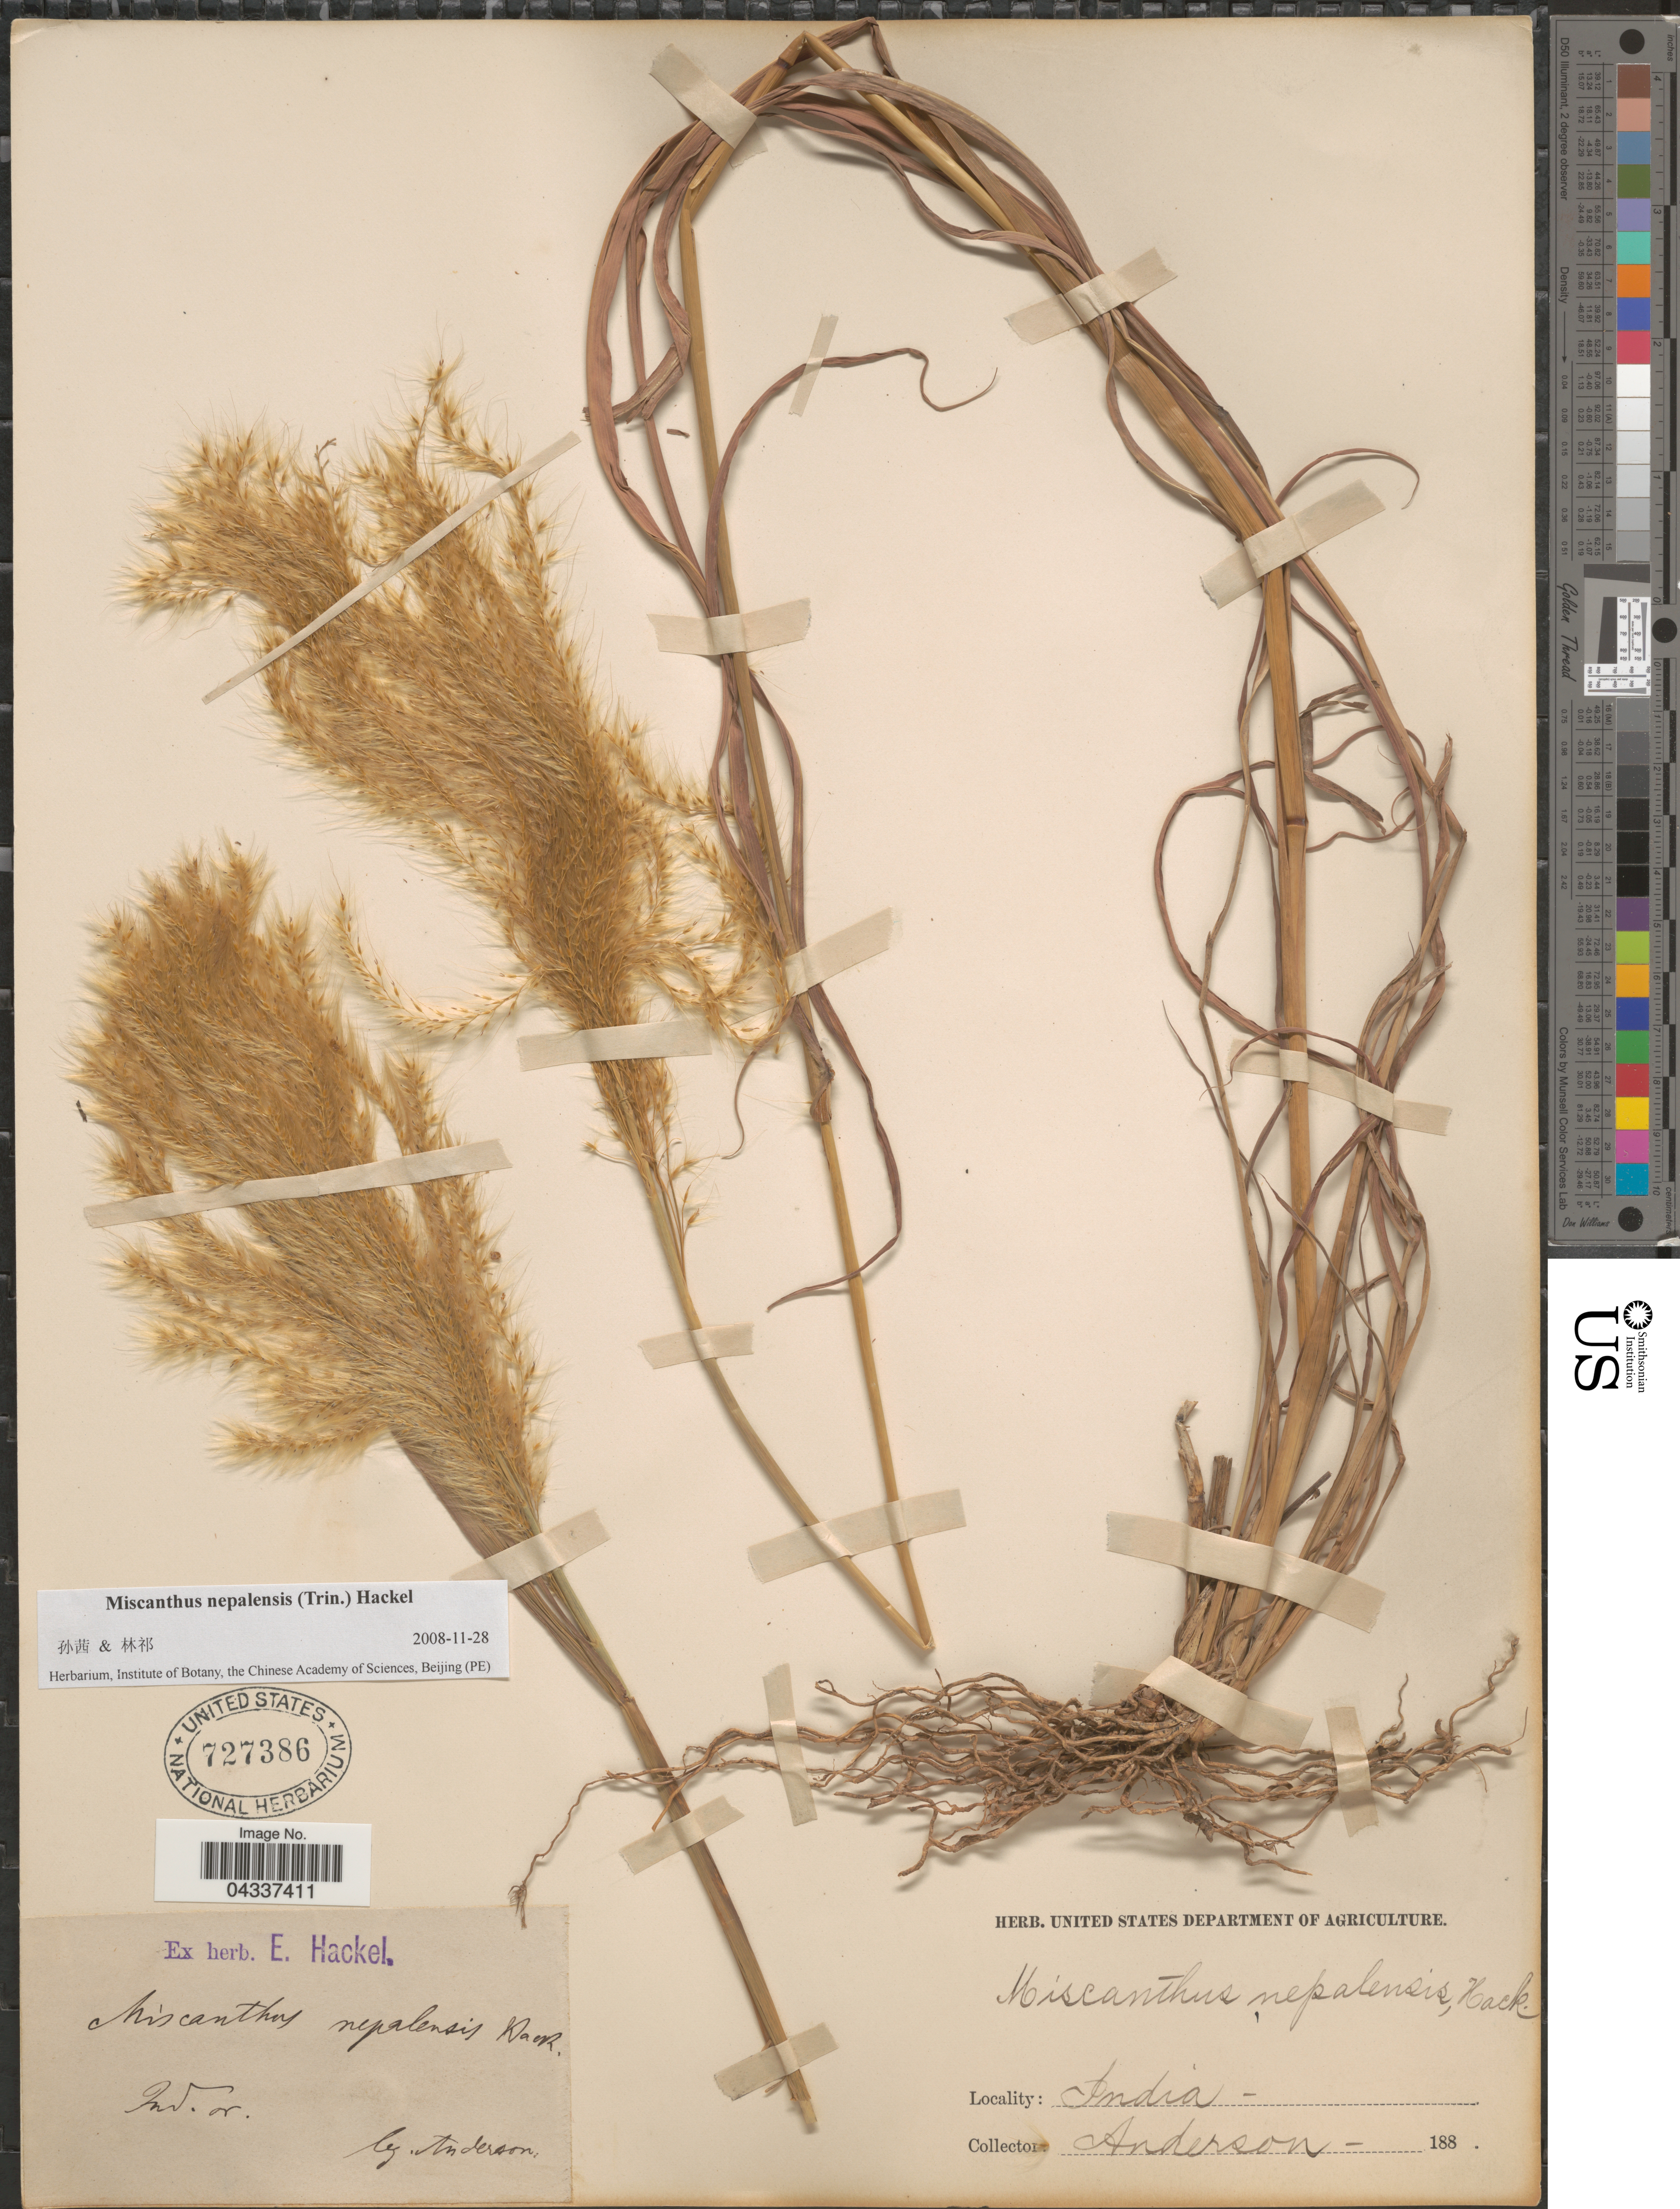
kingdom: Plantae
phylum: Tracheophyta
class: Liliopsida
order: Poales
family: Poaceae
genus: Miscanthus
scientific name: Miscanthus nepalensis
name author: (Trin.) Hack.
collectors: -- Anderson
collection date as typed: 188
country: India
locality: Ind. or.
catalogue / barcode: US 727386